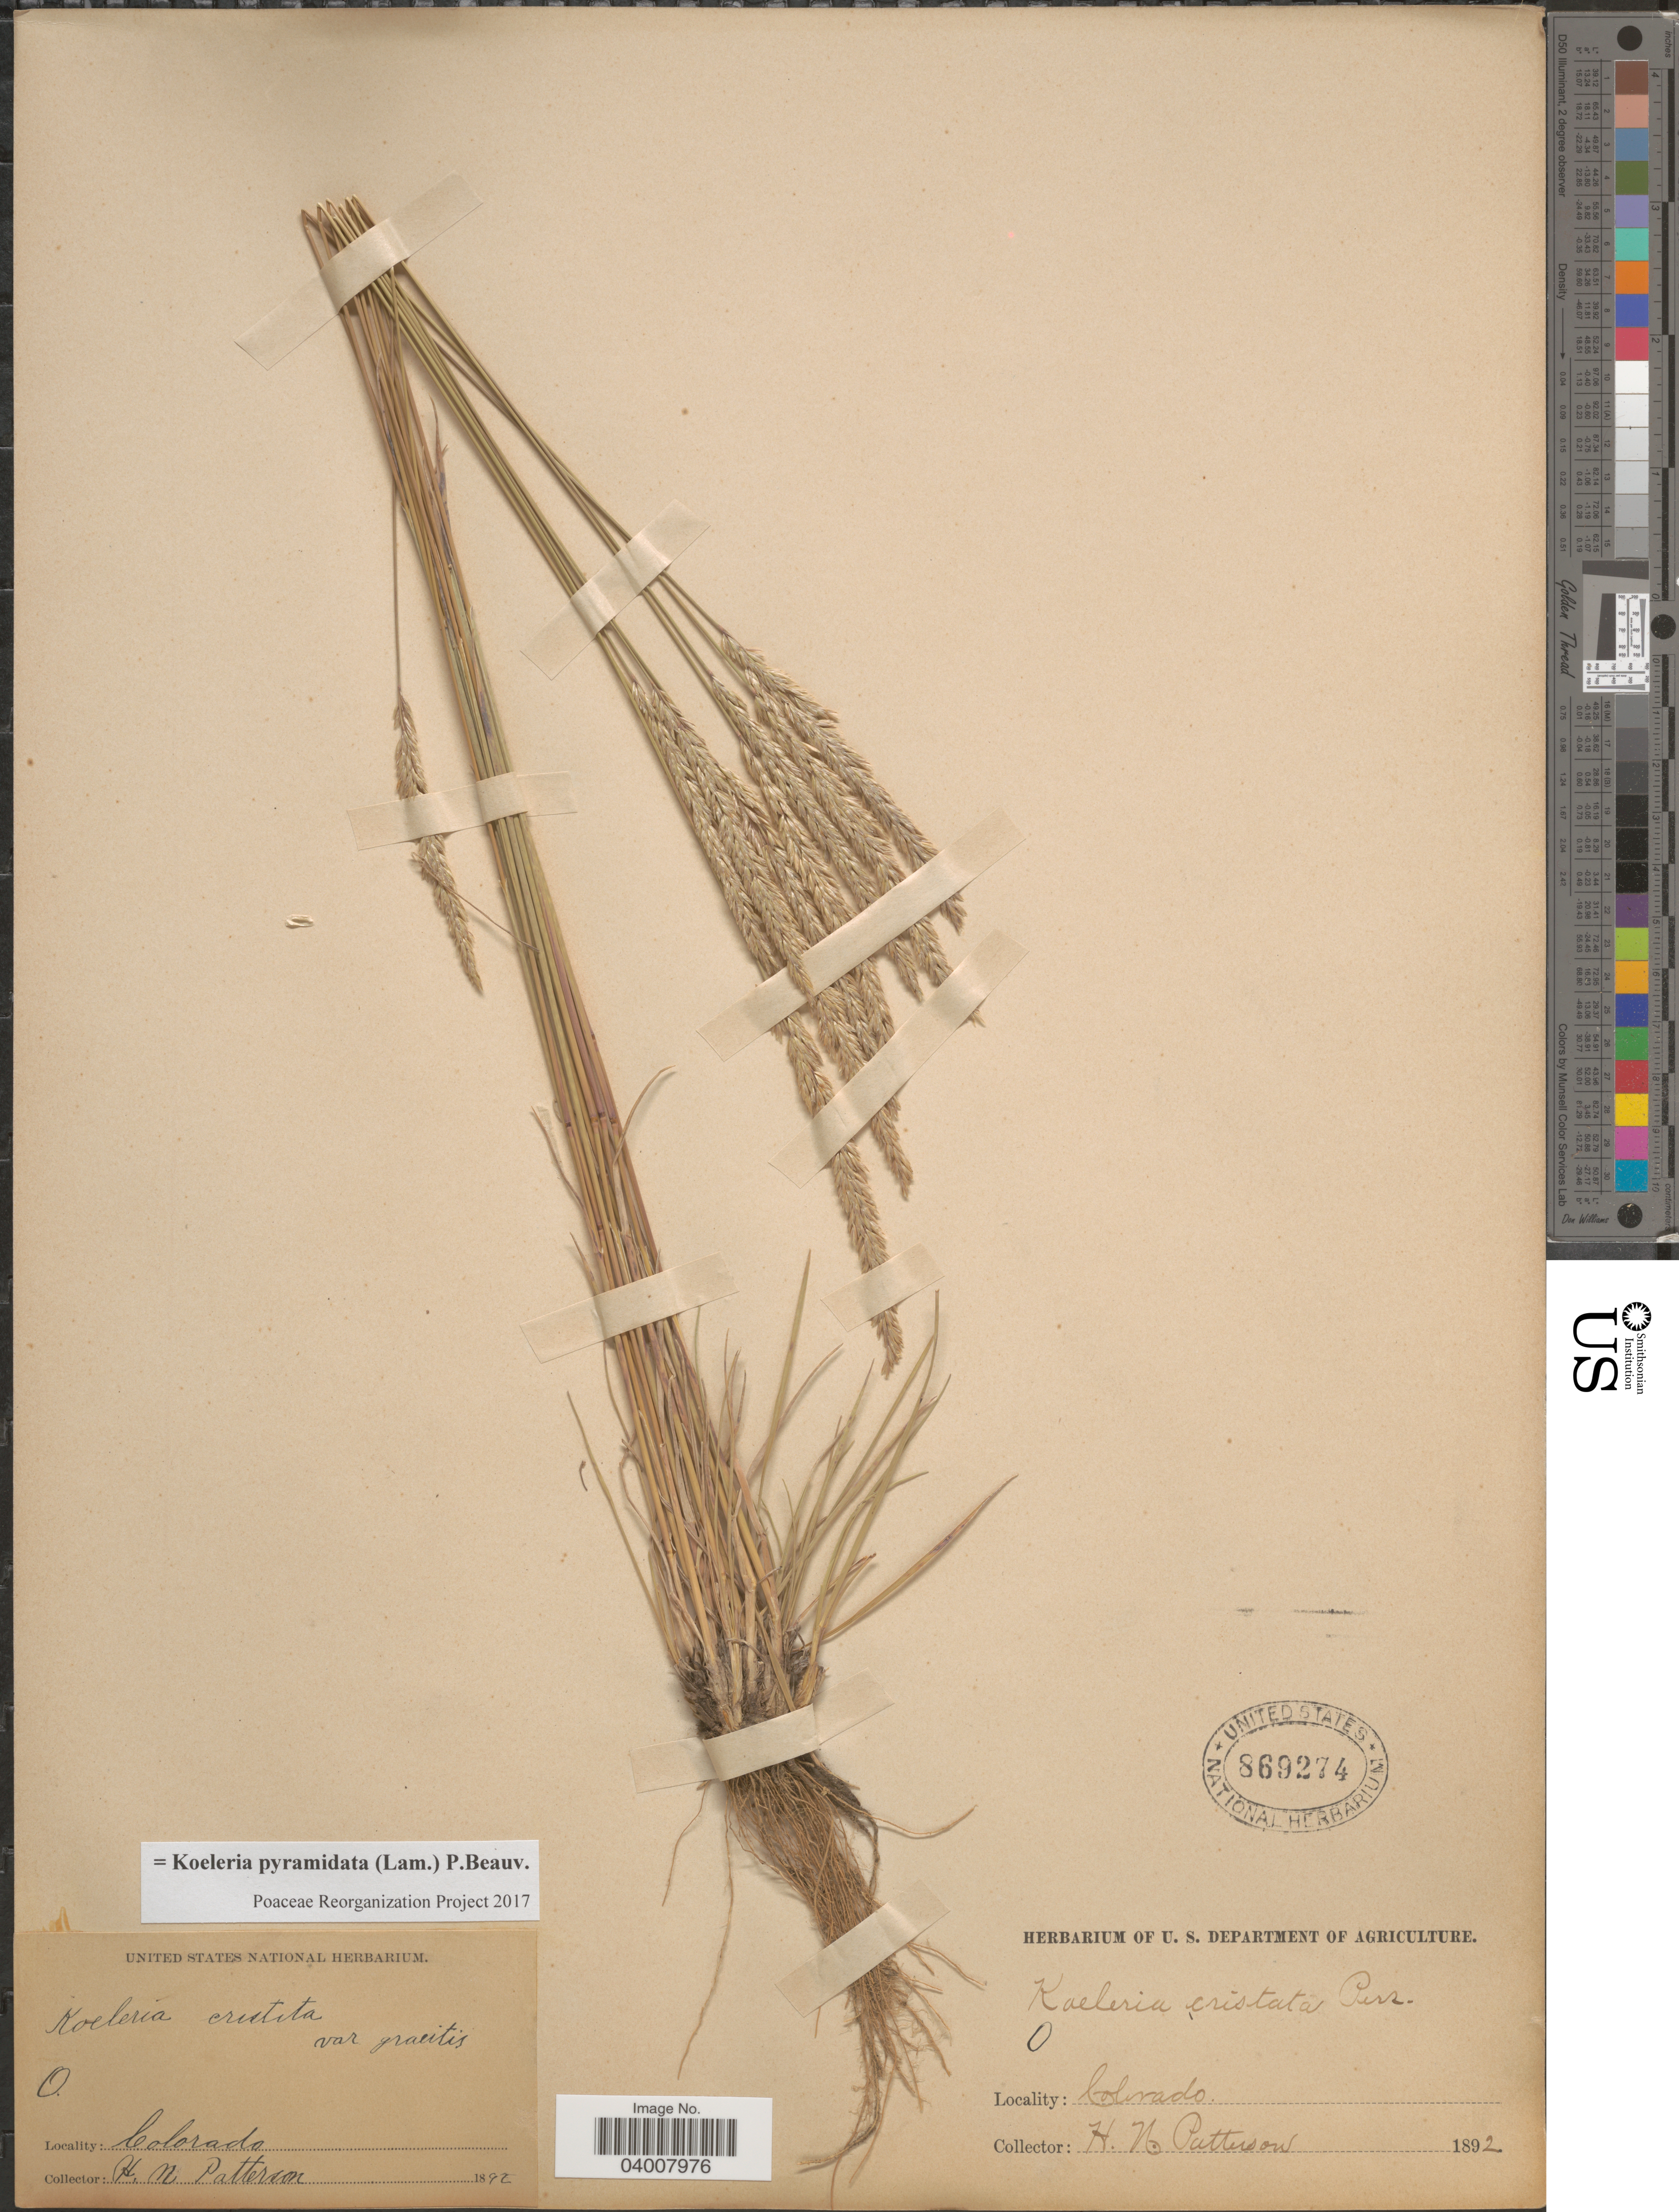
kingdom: Plantae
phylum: Tracheophyta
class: Liliopsida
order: Poales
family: Poaceae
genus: Koeleria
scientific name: Koeleria pyramidata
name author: (Lam.) P. Beauv.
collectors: H. N. Patterson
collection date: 1892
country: United States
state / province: Colorado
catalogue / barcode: US 869274